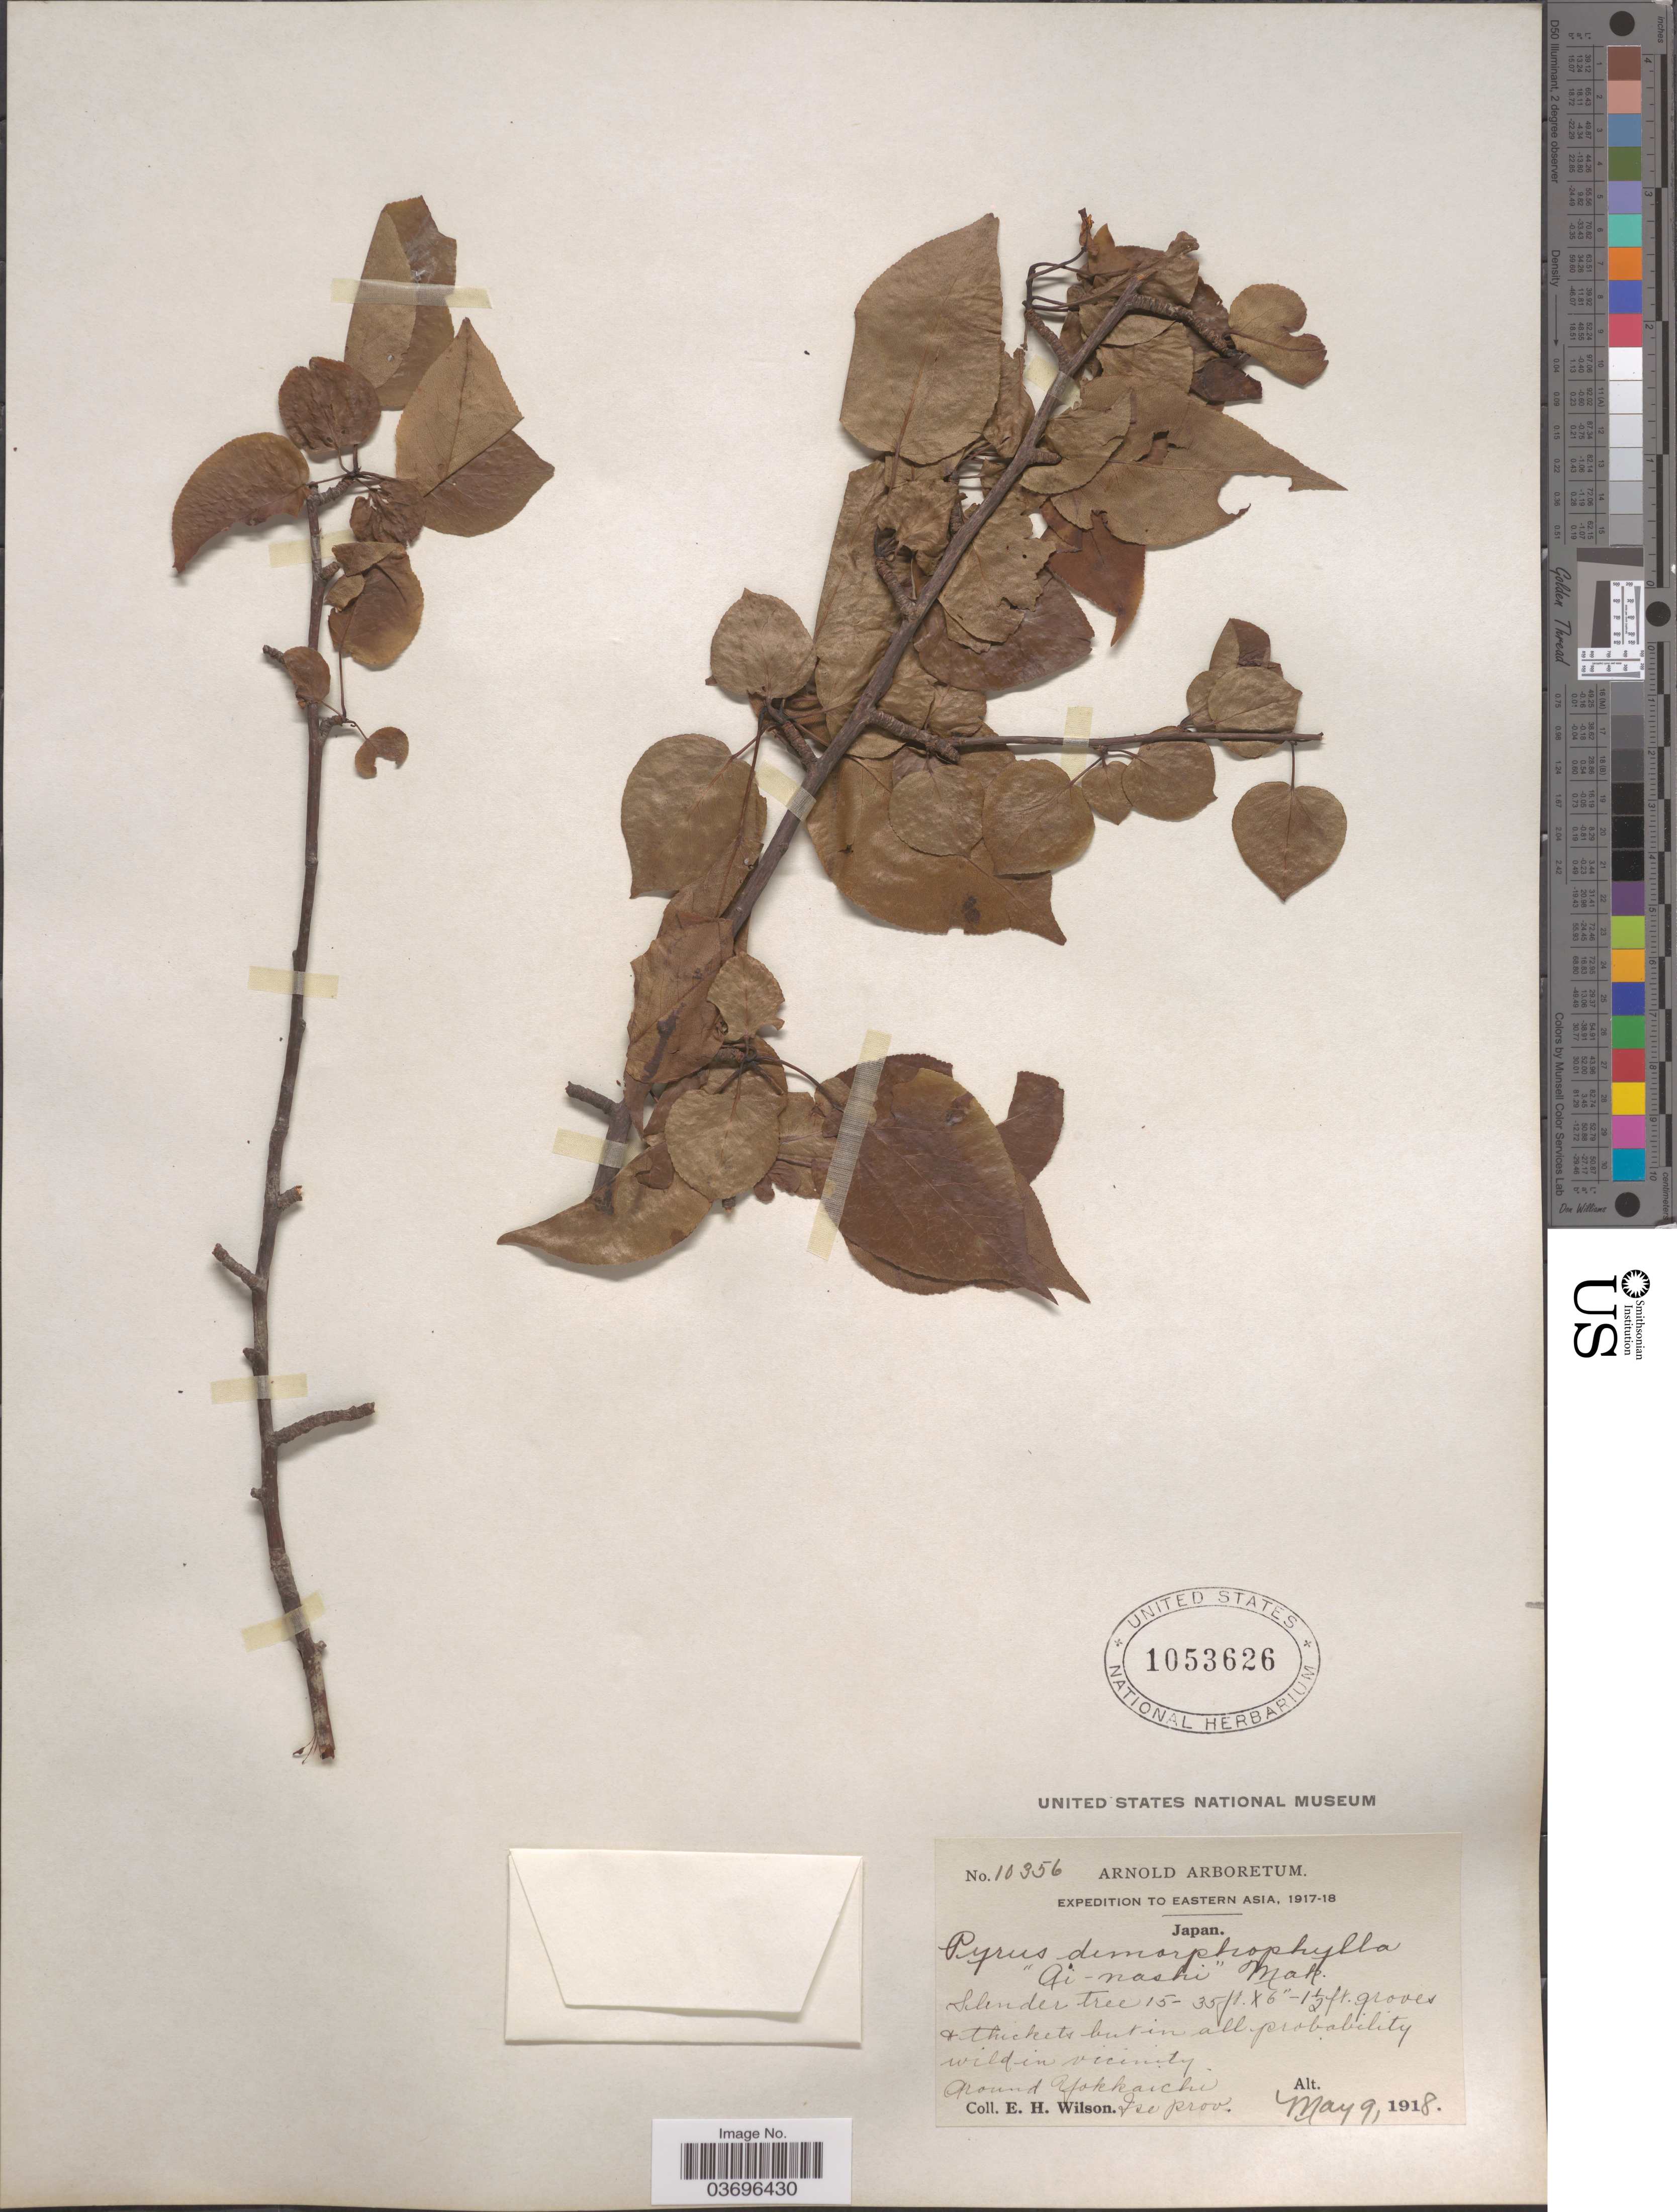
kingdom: Plantae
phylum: Tracheophyta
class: Magnoliopsida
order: Rosales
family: Rosaceae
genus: Pyrus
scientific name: Pyrus dimorphophylla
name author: Makino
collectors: E. Wilson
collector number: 10356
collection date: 1918-05-09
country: Japan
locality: Around Yokkaichi. Ise prov.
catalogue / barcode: US 1053626